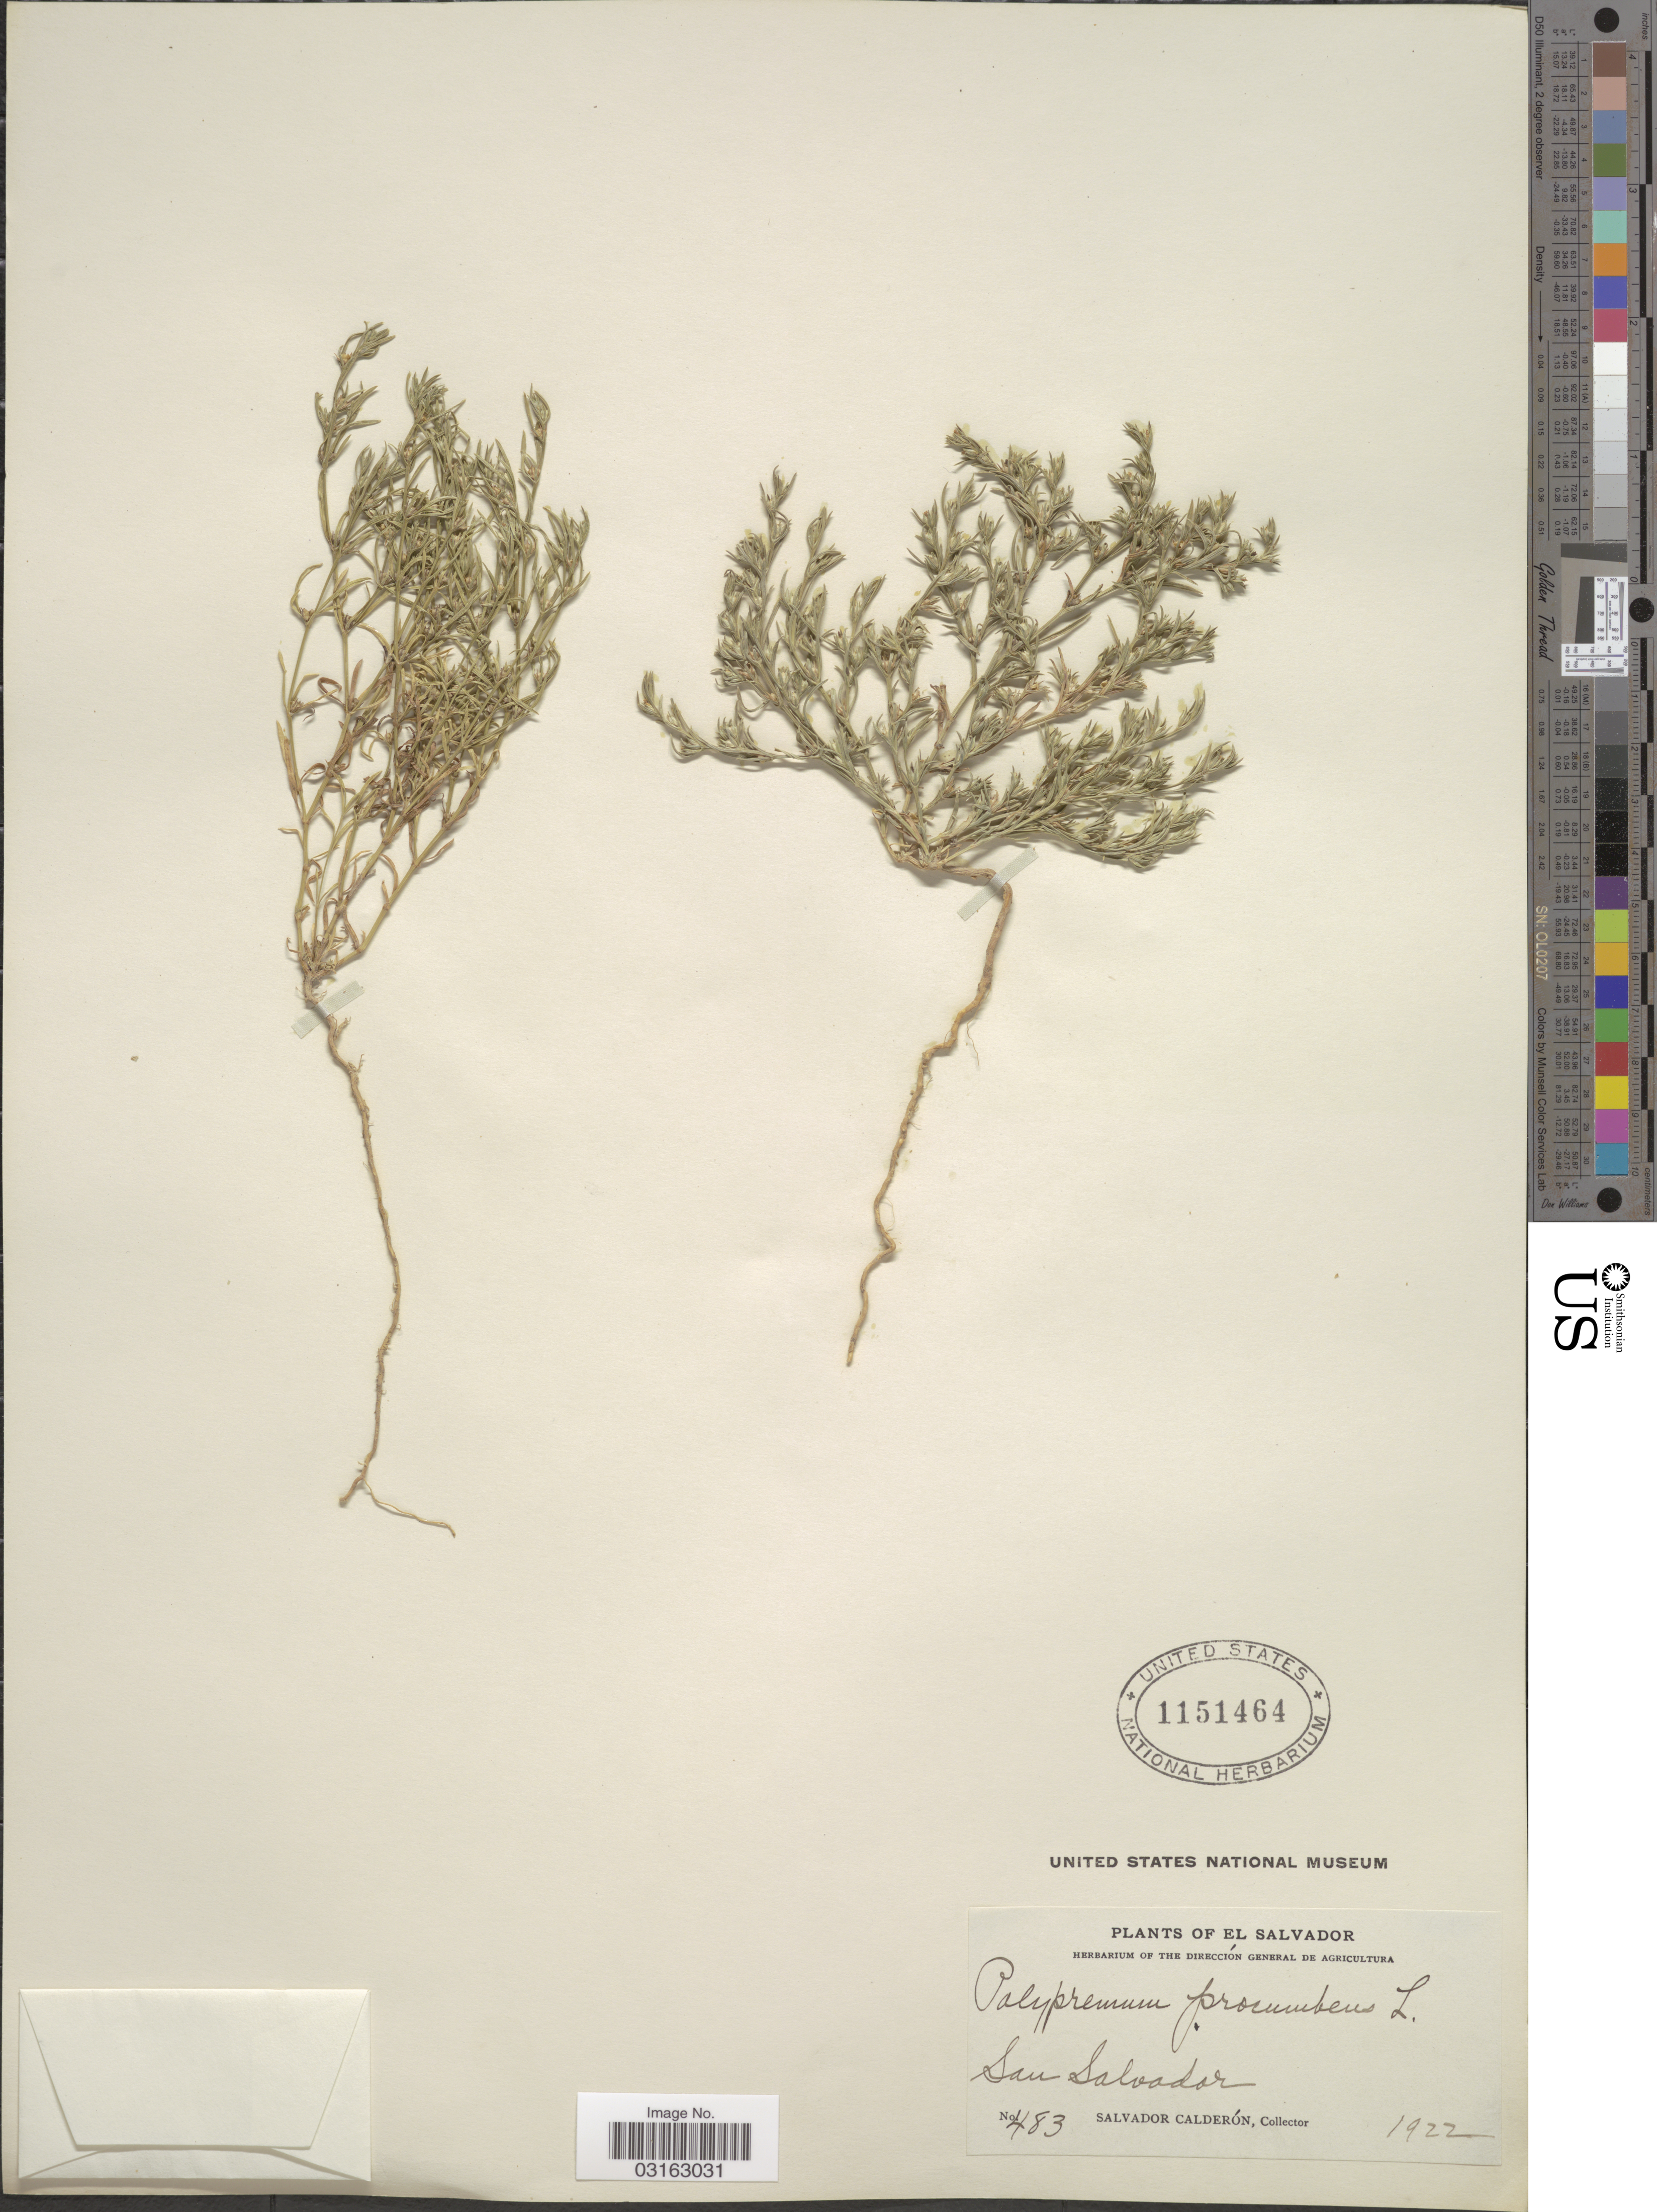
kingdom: Plantae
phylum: Tracheophyta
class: Magnoliopsida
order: Lamiales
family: Tetrachondraceae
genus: Polypremum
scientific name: Polypremum procumbens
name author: L.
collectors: S. Calderón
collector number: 483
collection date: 1922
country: El Salvador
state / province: San Salvador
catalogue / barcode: US 1151464